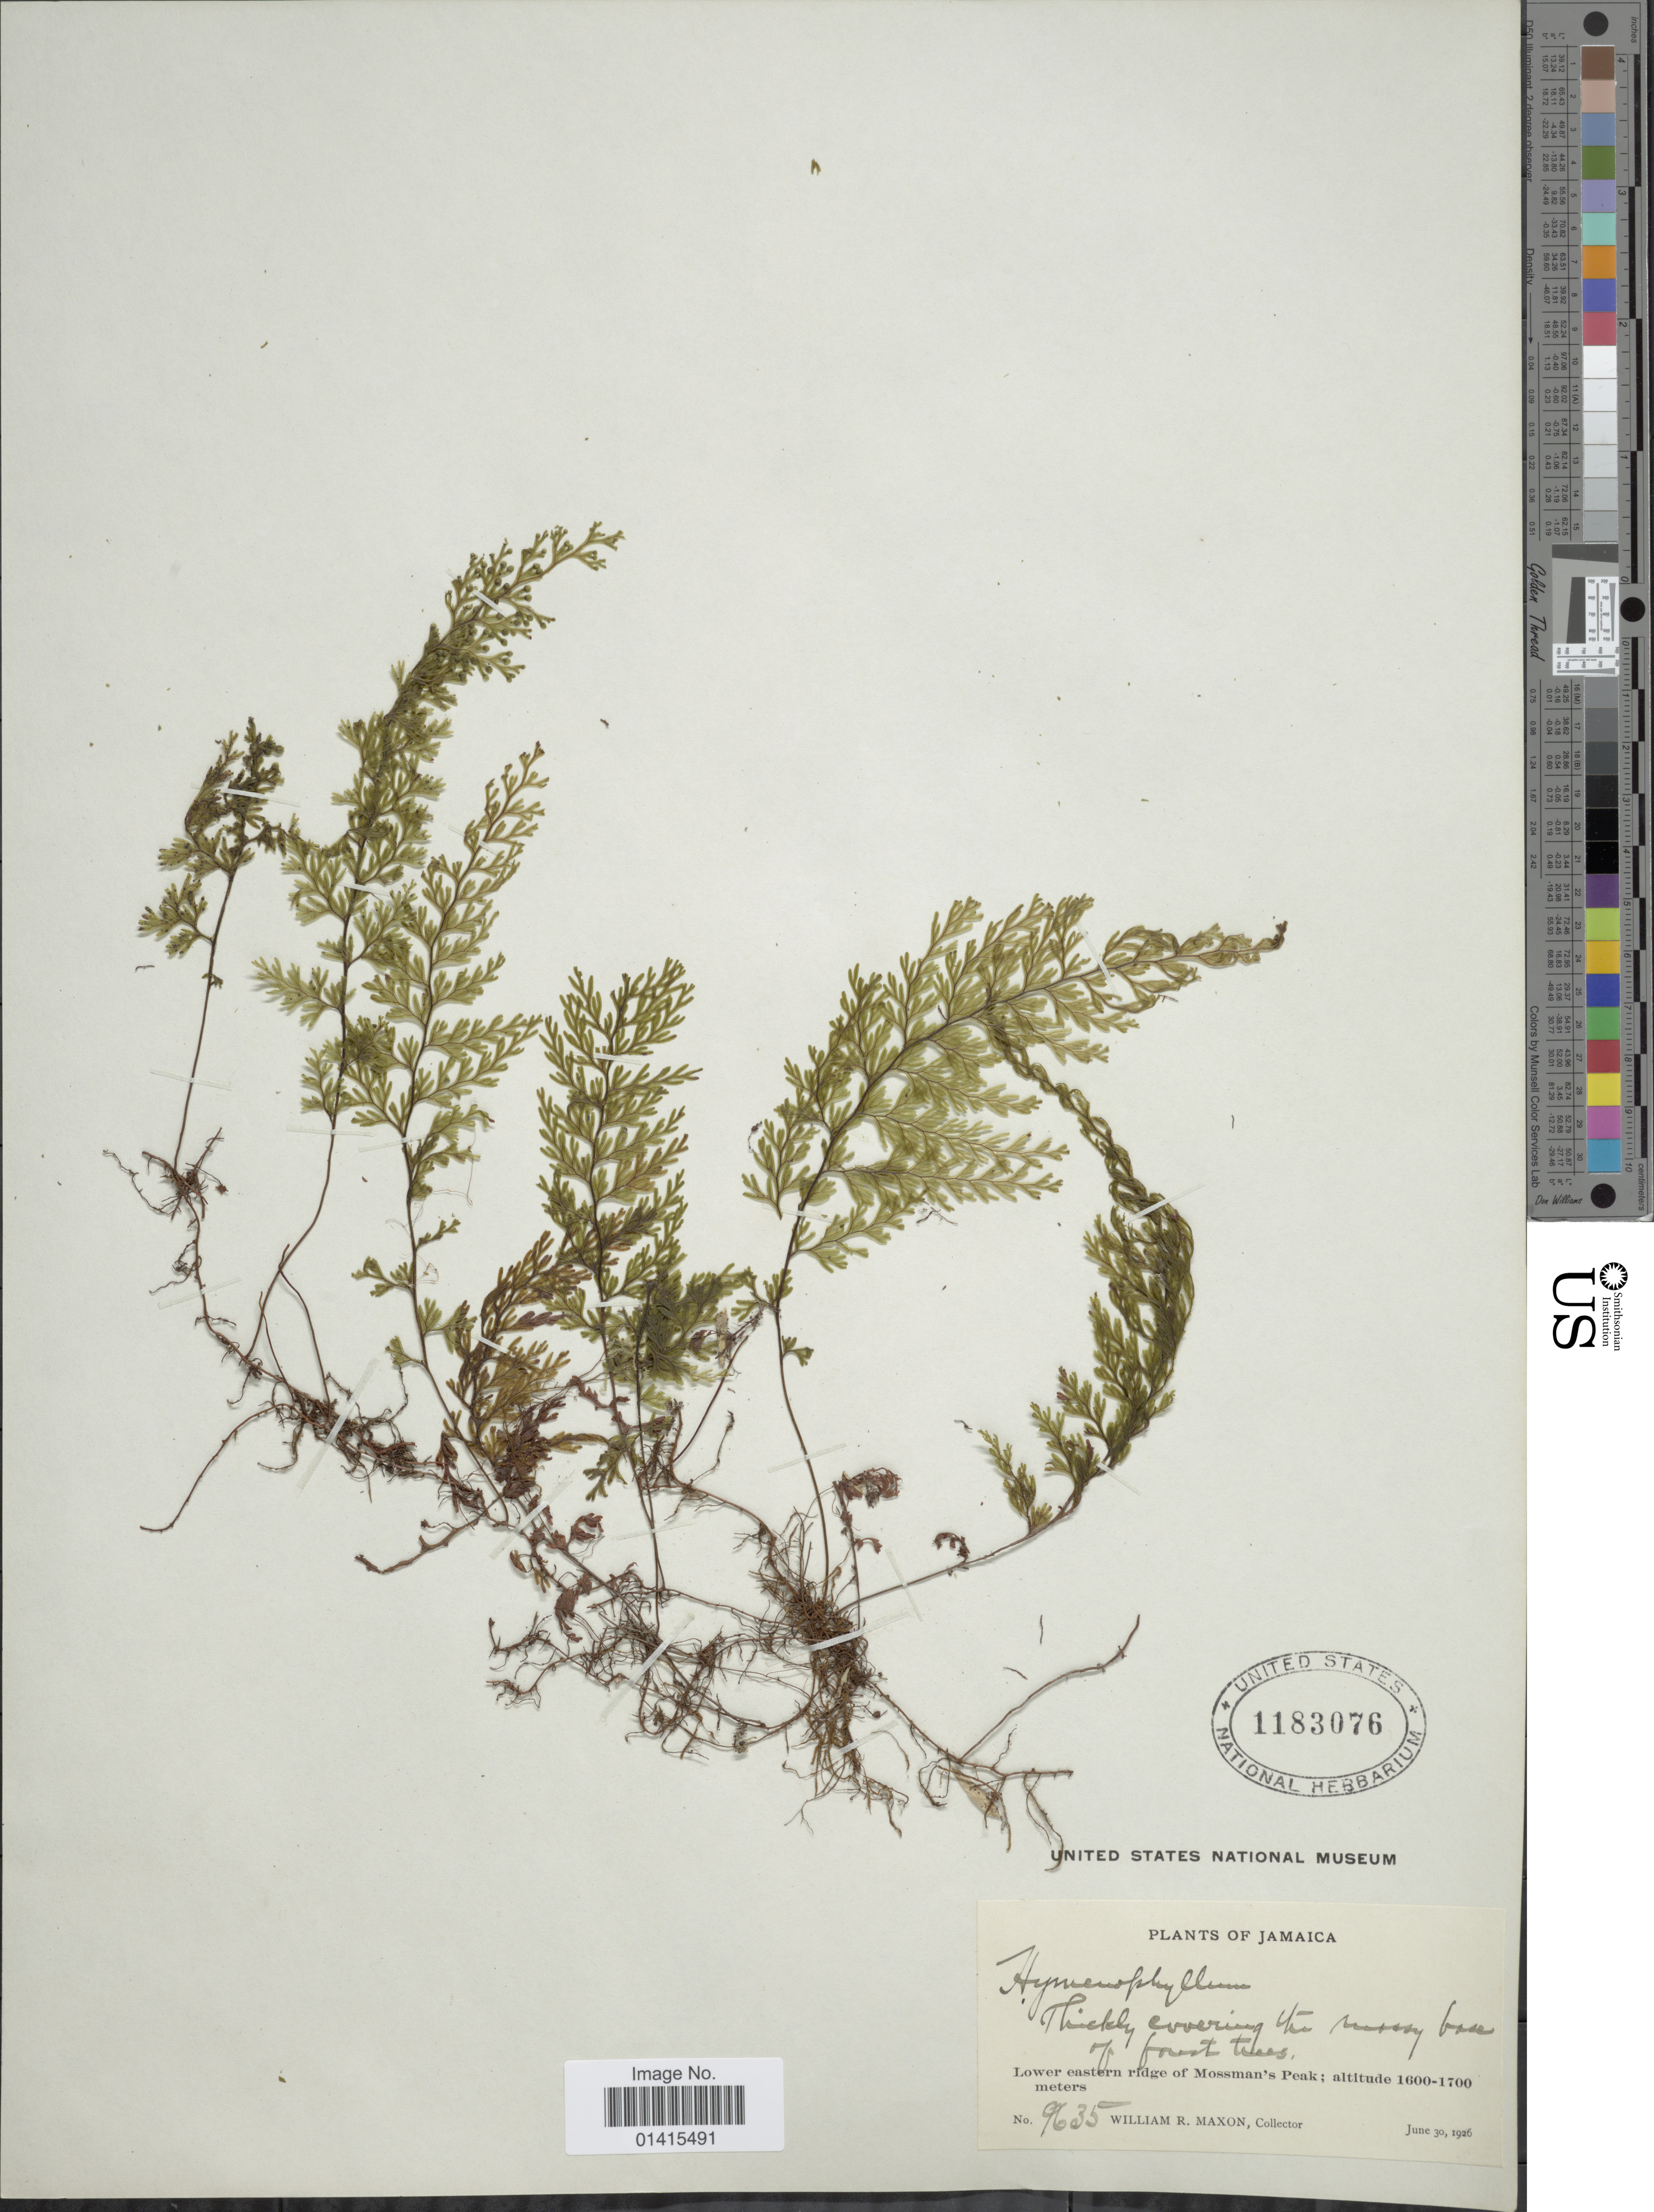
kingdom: Plantae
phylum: Tracheophyta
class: Polypodiopsida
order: Hymenophyllales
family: Hymenophyllaceae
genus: Hymenophyllum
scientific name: Hymenophyllum polyanthos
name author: (Sw.) Sw.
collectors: W. R. Maxon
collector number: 9635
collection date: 1926-06-30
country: Jamaica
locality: Lower eastern ridge of Mossman's Peak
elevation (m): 1600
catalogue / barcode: US 1183076